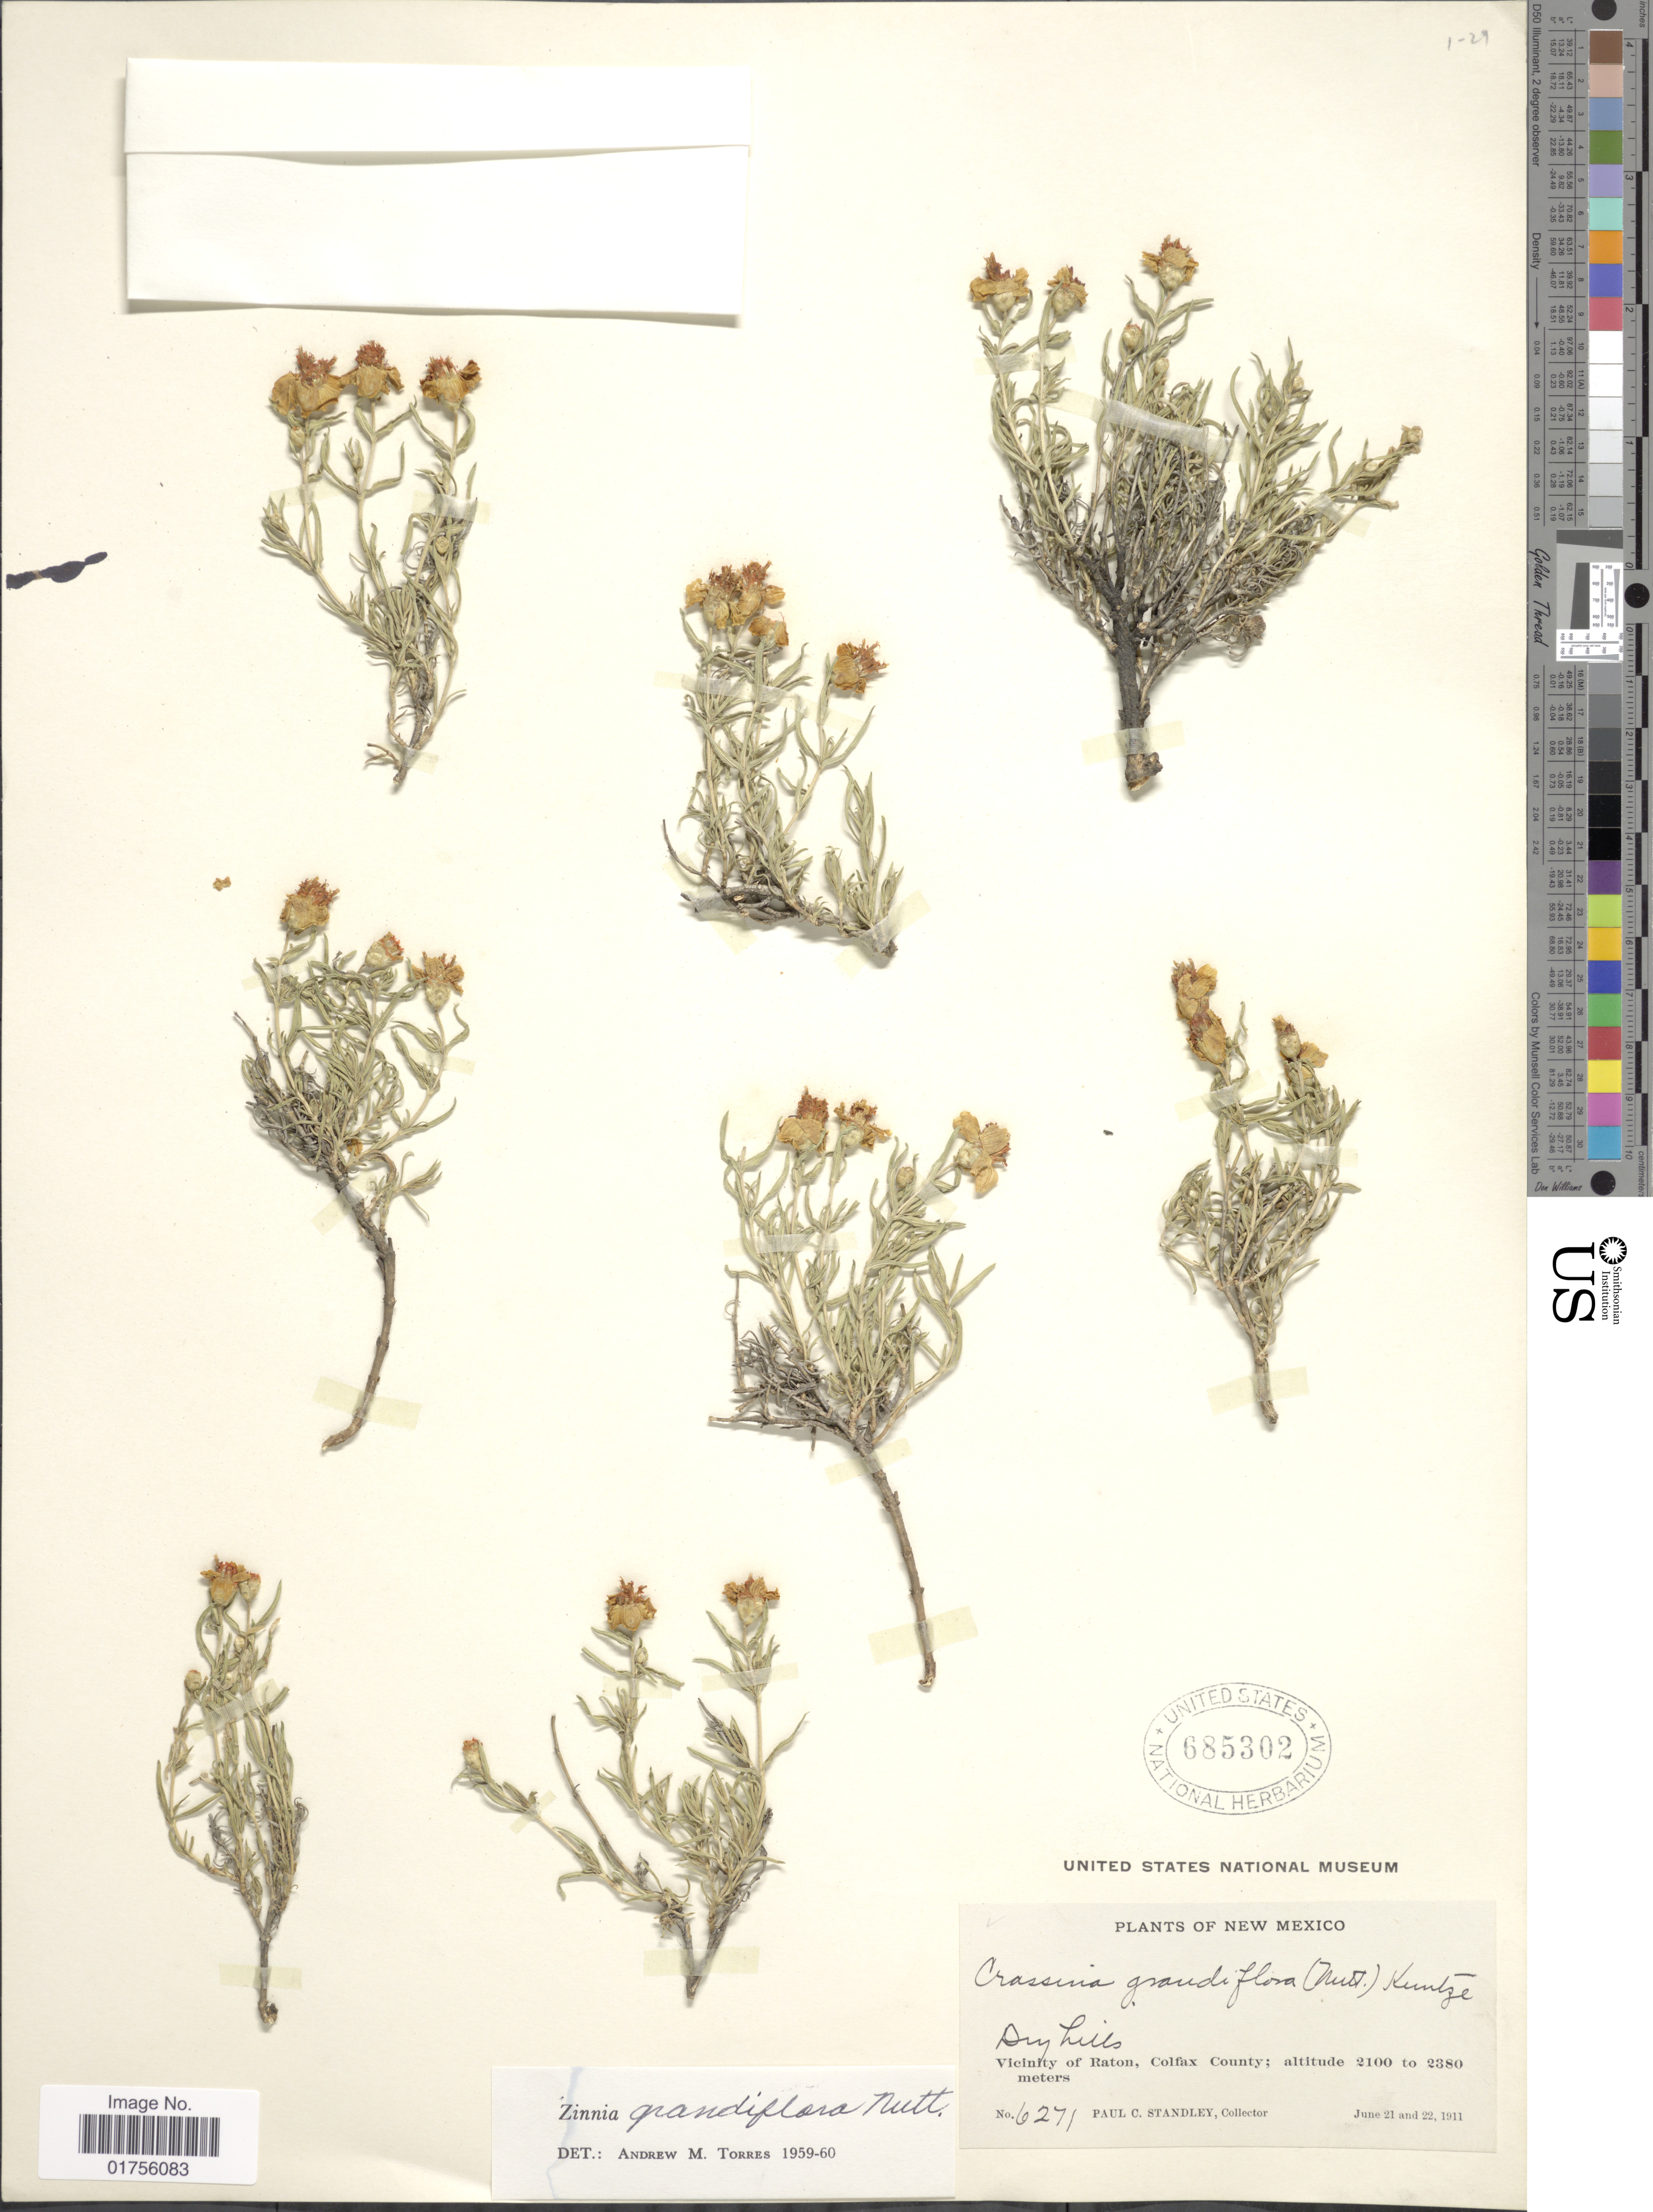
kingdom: Plantae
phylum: Tracheophyta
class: Magnoliopsida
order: Asterales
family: Asteraceae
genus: Zinnia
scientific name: Zinnia grandiflora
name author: Nutt.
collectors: P. C. Standley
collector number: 6271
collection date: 1911-06-21/1911-06-22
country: United States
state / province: New Mexico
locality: Vicinity of Raton, Colfax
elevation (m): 2100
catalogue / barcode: US 685302